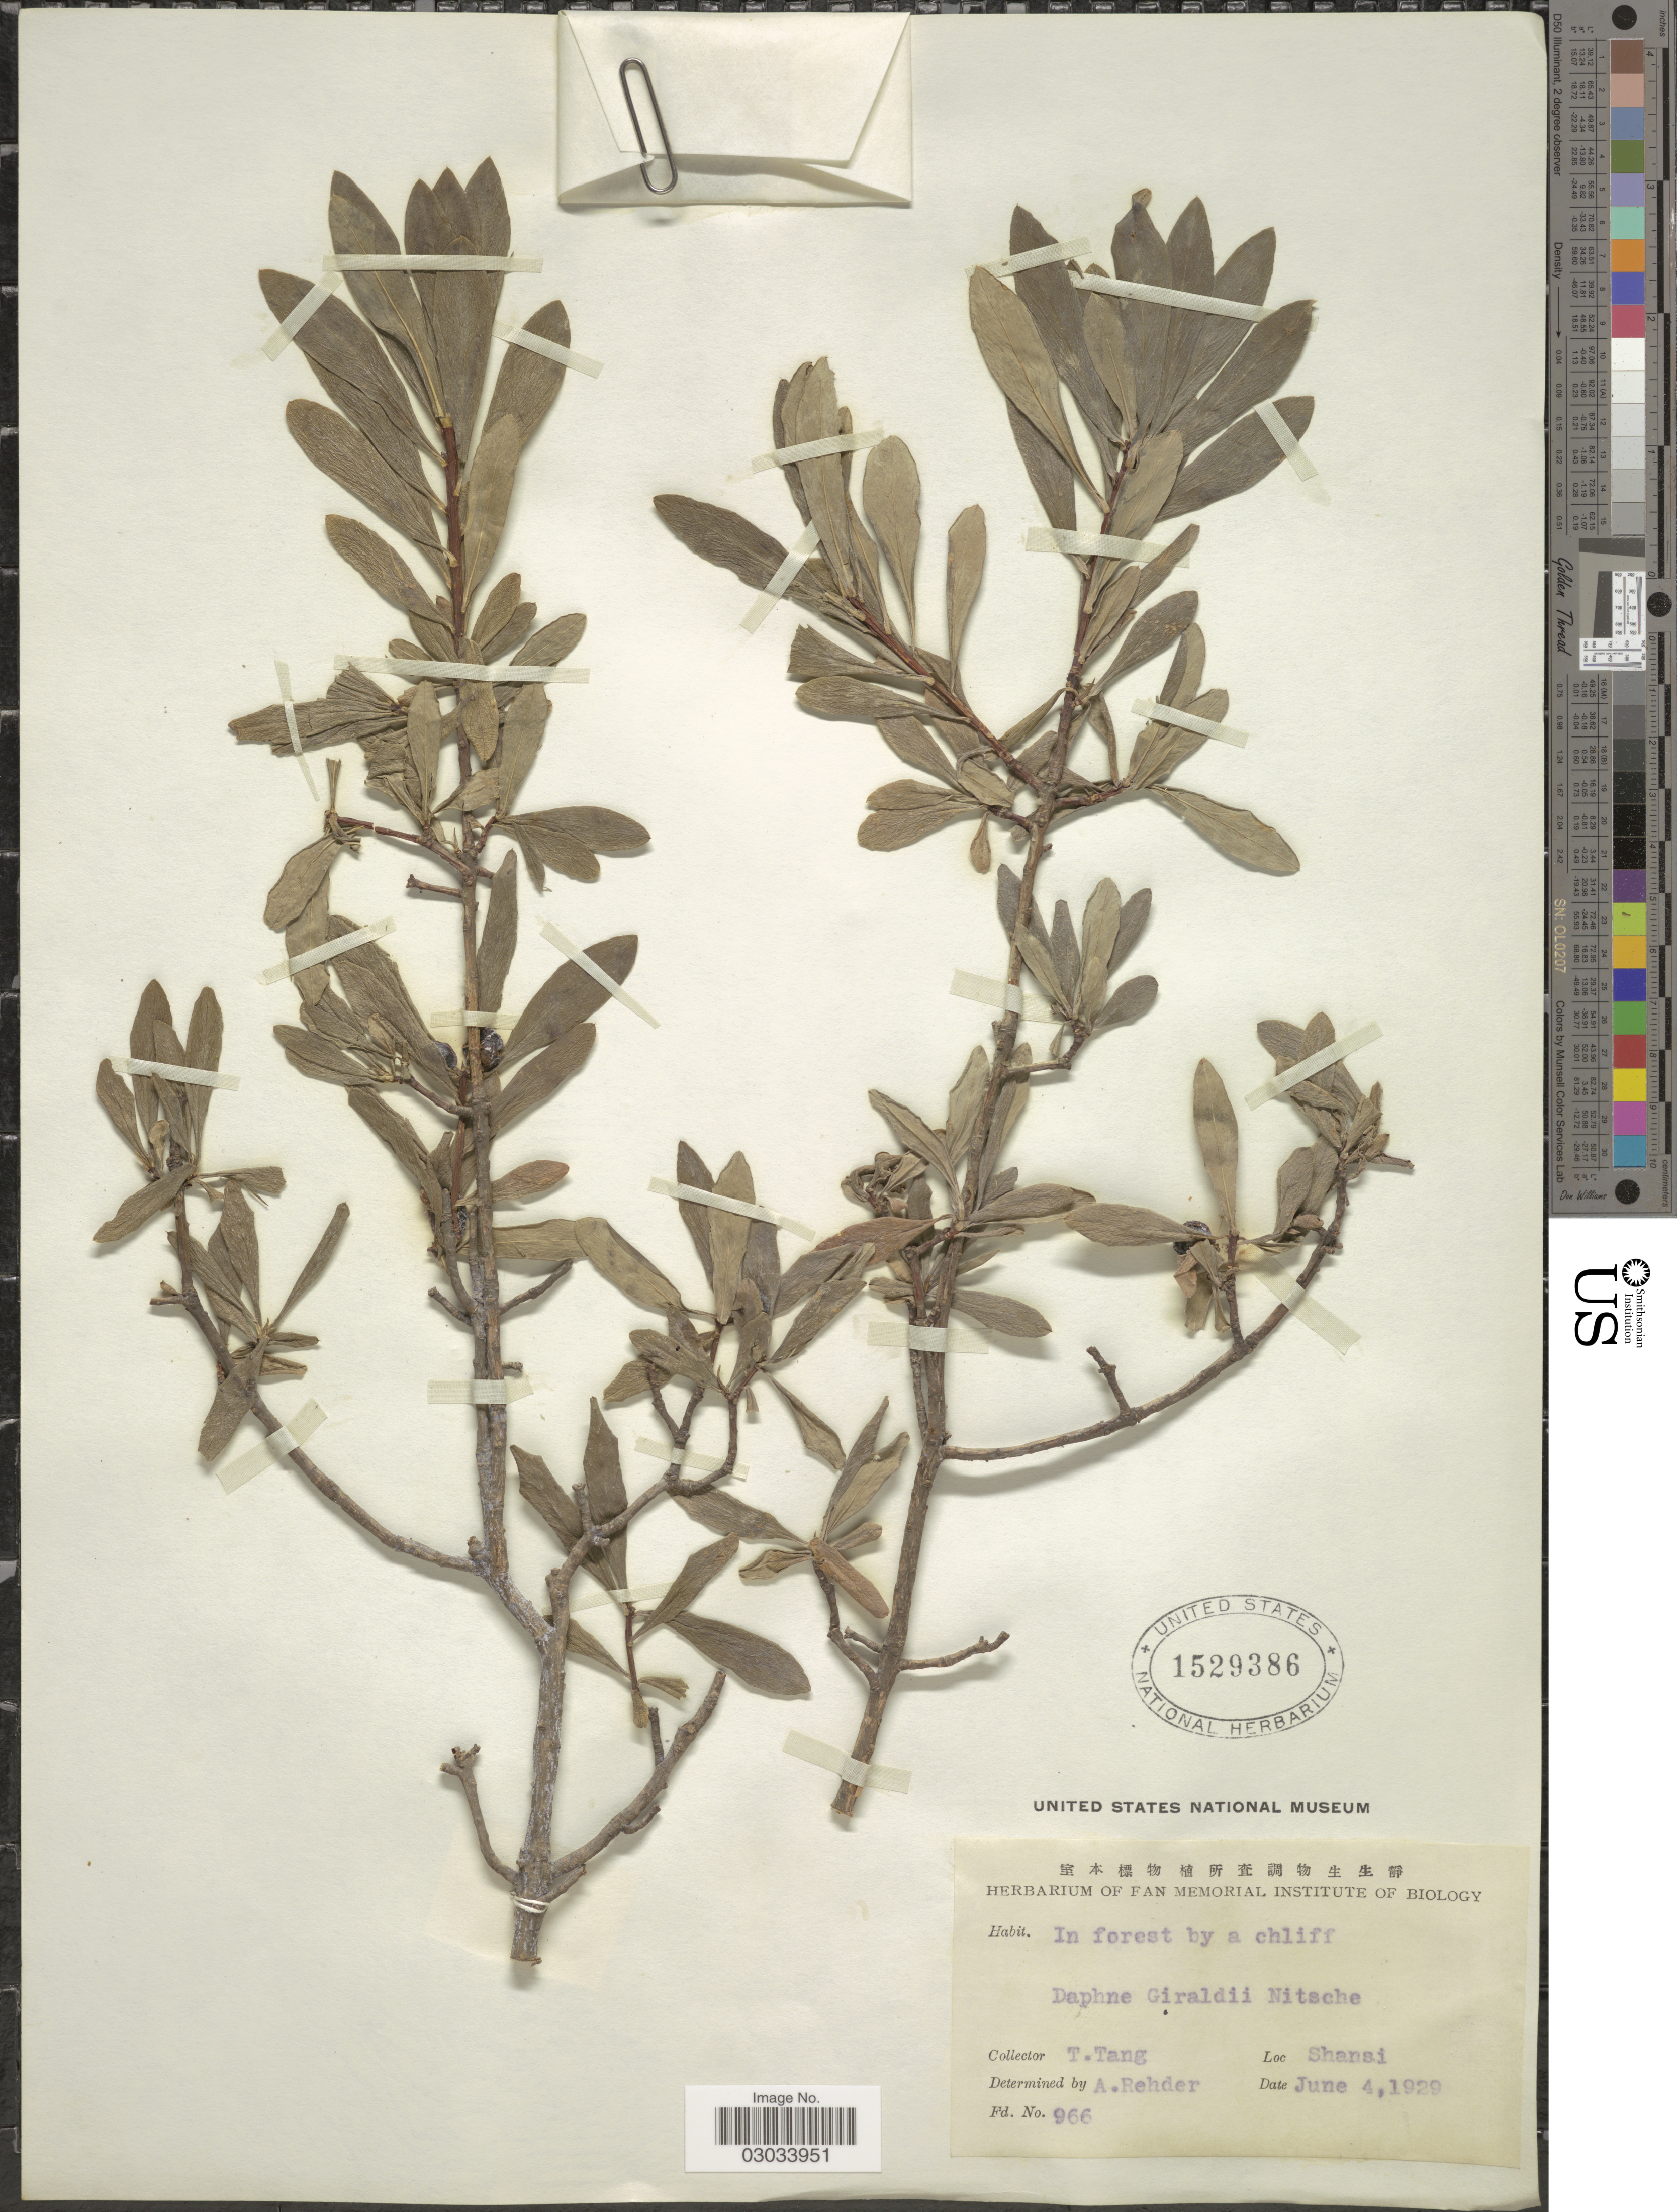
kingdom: Plantae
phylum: Tracheophyta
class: Magnoliopsida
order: Malvales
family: Thymelaeaceae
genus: Daphne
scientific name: Daphne giraldii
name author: Nitsche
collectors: T. Tang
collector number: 966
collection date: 1929-06-04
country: China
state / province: Shanxi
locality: Shansi.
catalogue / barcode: US 1529386